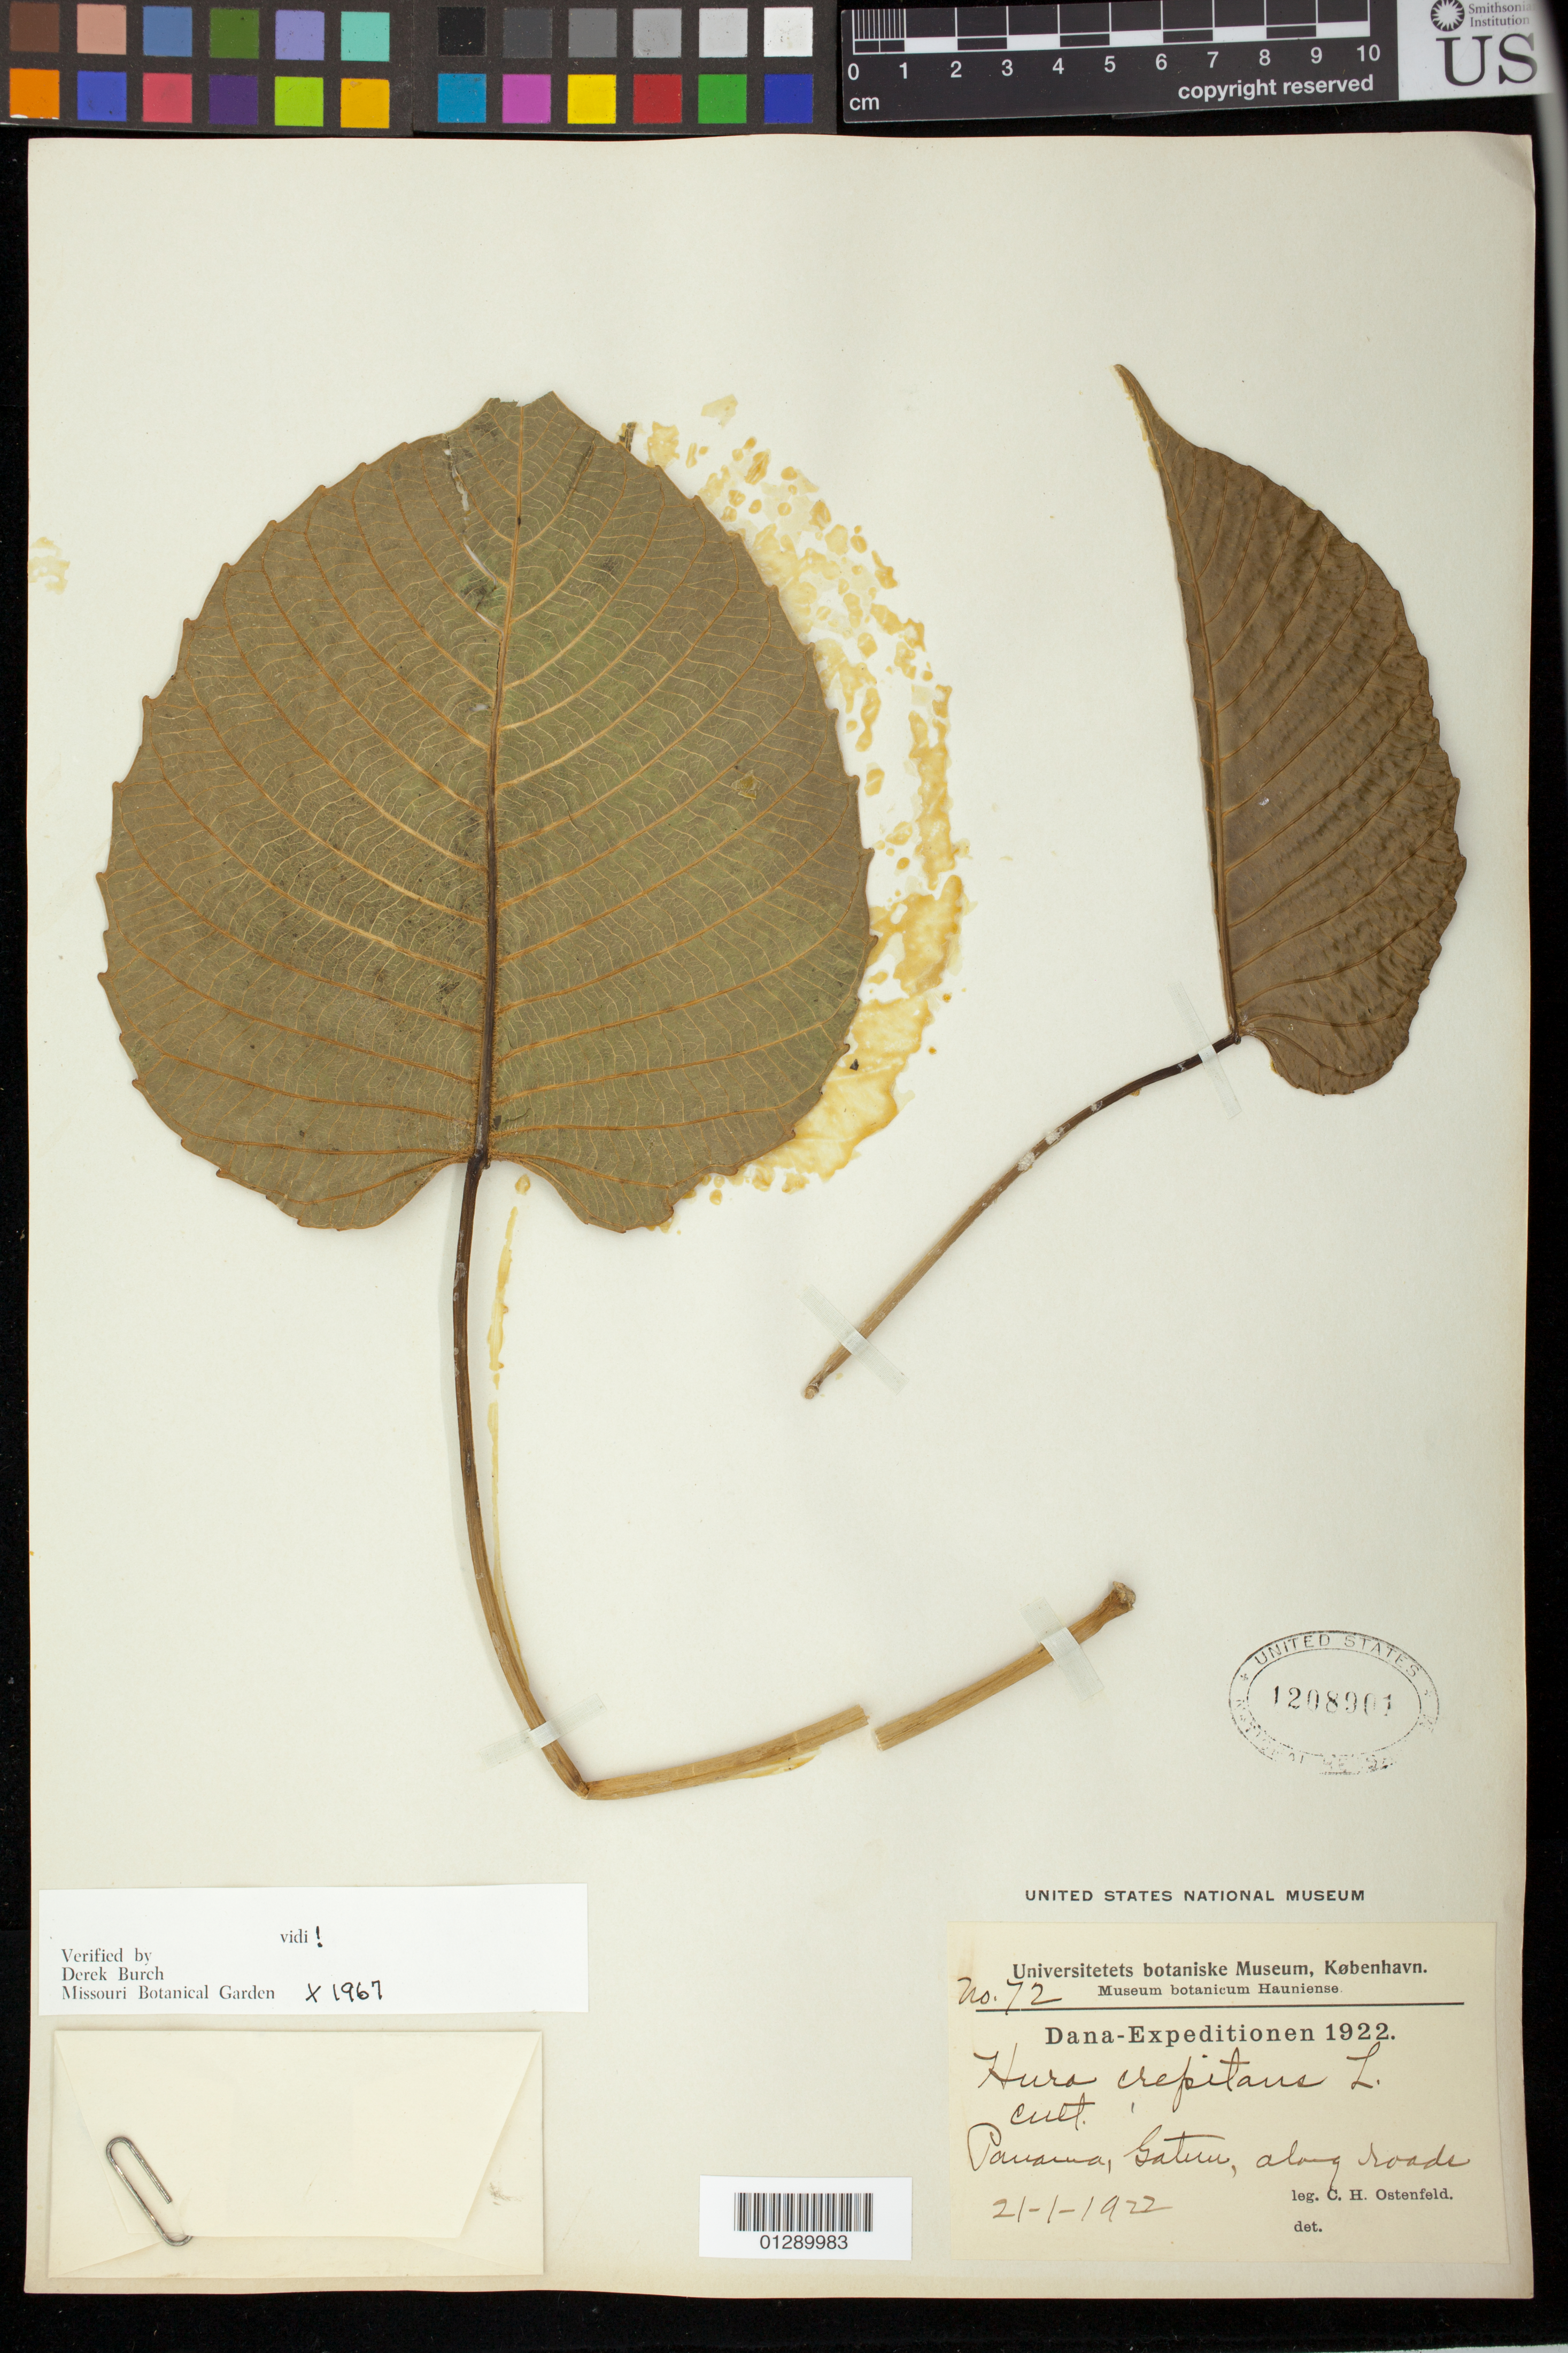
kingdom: Plantae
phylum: Tracheophyta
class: Magnoliopsida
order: Malpighiales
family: Euphorbiaceae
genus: Hura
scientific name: Hura crepitans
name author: L.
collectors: C. Ostenfeld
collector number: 72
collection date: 1922-01-21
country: Panama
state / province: Veraguas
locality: Gatu, along roads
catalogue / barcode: US 1208901